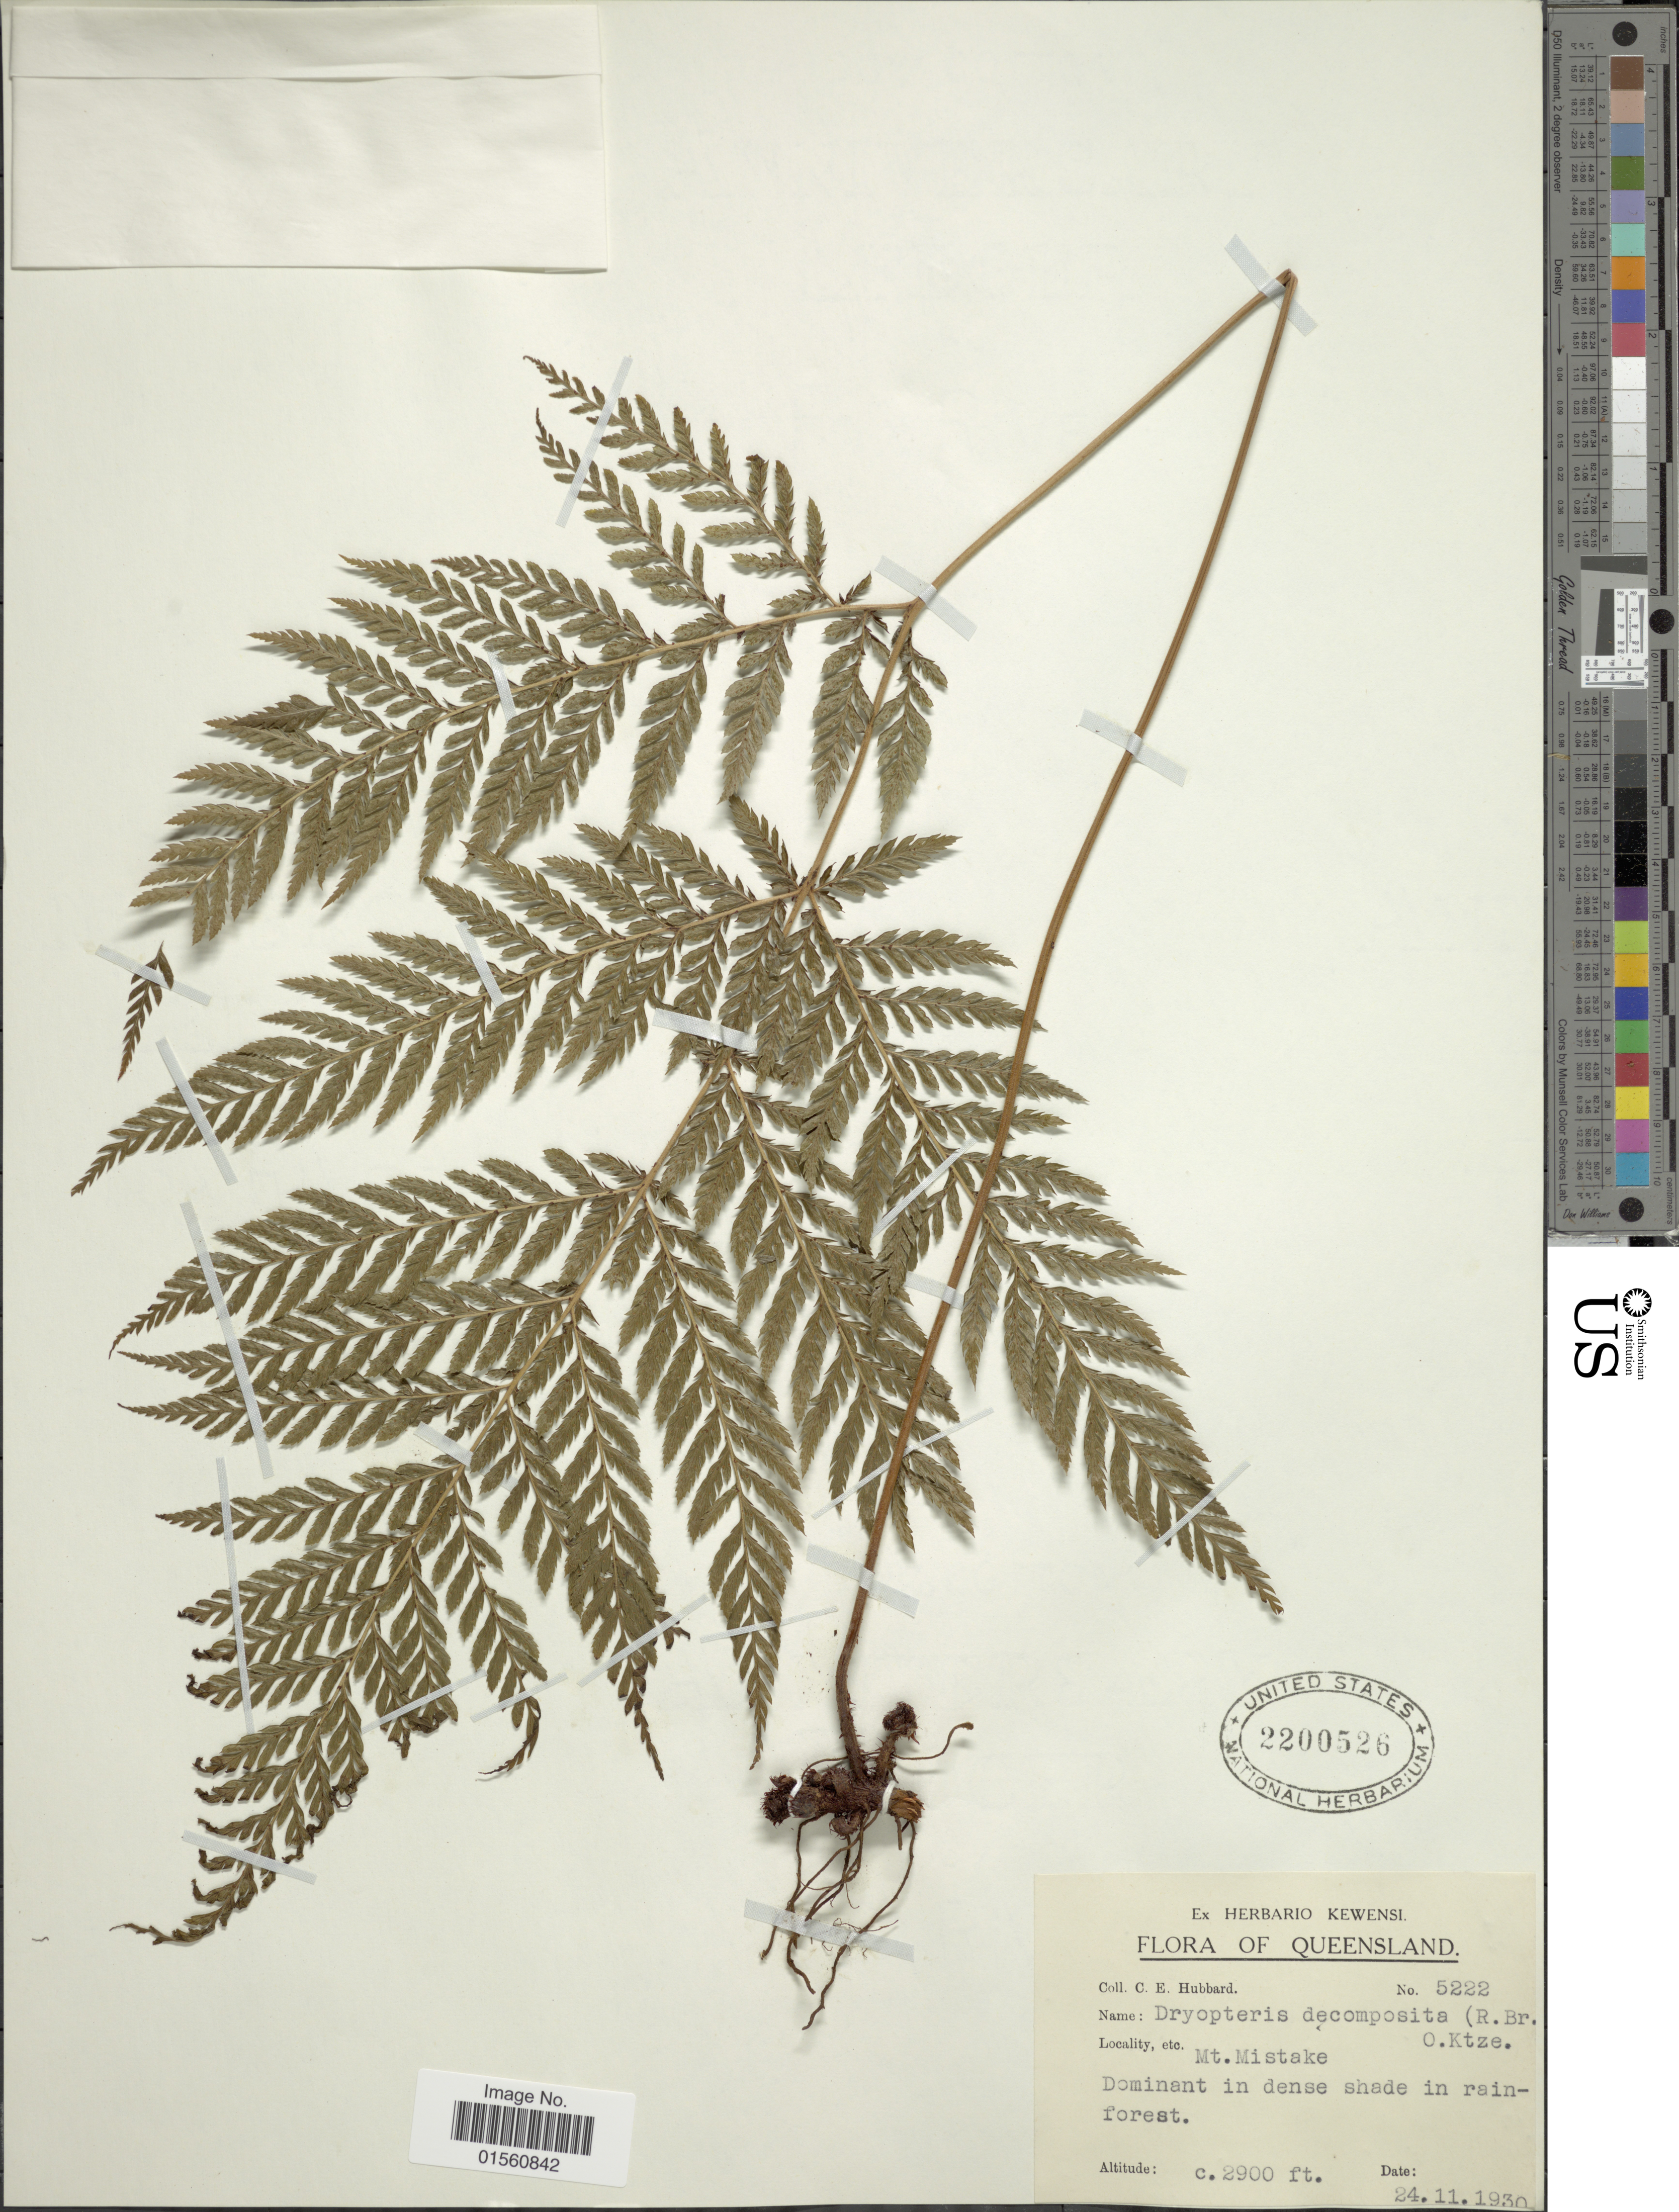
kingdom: Plantae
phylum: Tracheophyta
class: Polypodiopsida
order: Polypodiales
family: Dryopteridaceae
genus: Lastreopsis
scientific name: Lastreopsis decomposita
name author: (R. Br.) Tindale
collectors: C. E. Hubbard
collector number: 5222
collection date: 1930-11-24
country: Australia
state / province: Queensland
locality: Mt MIstake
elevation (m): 884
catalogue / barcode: US 2200526